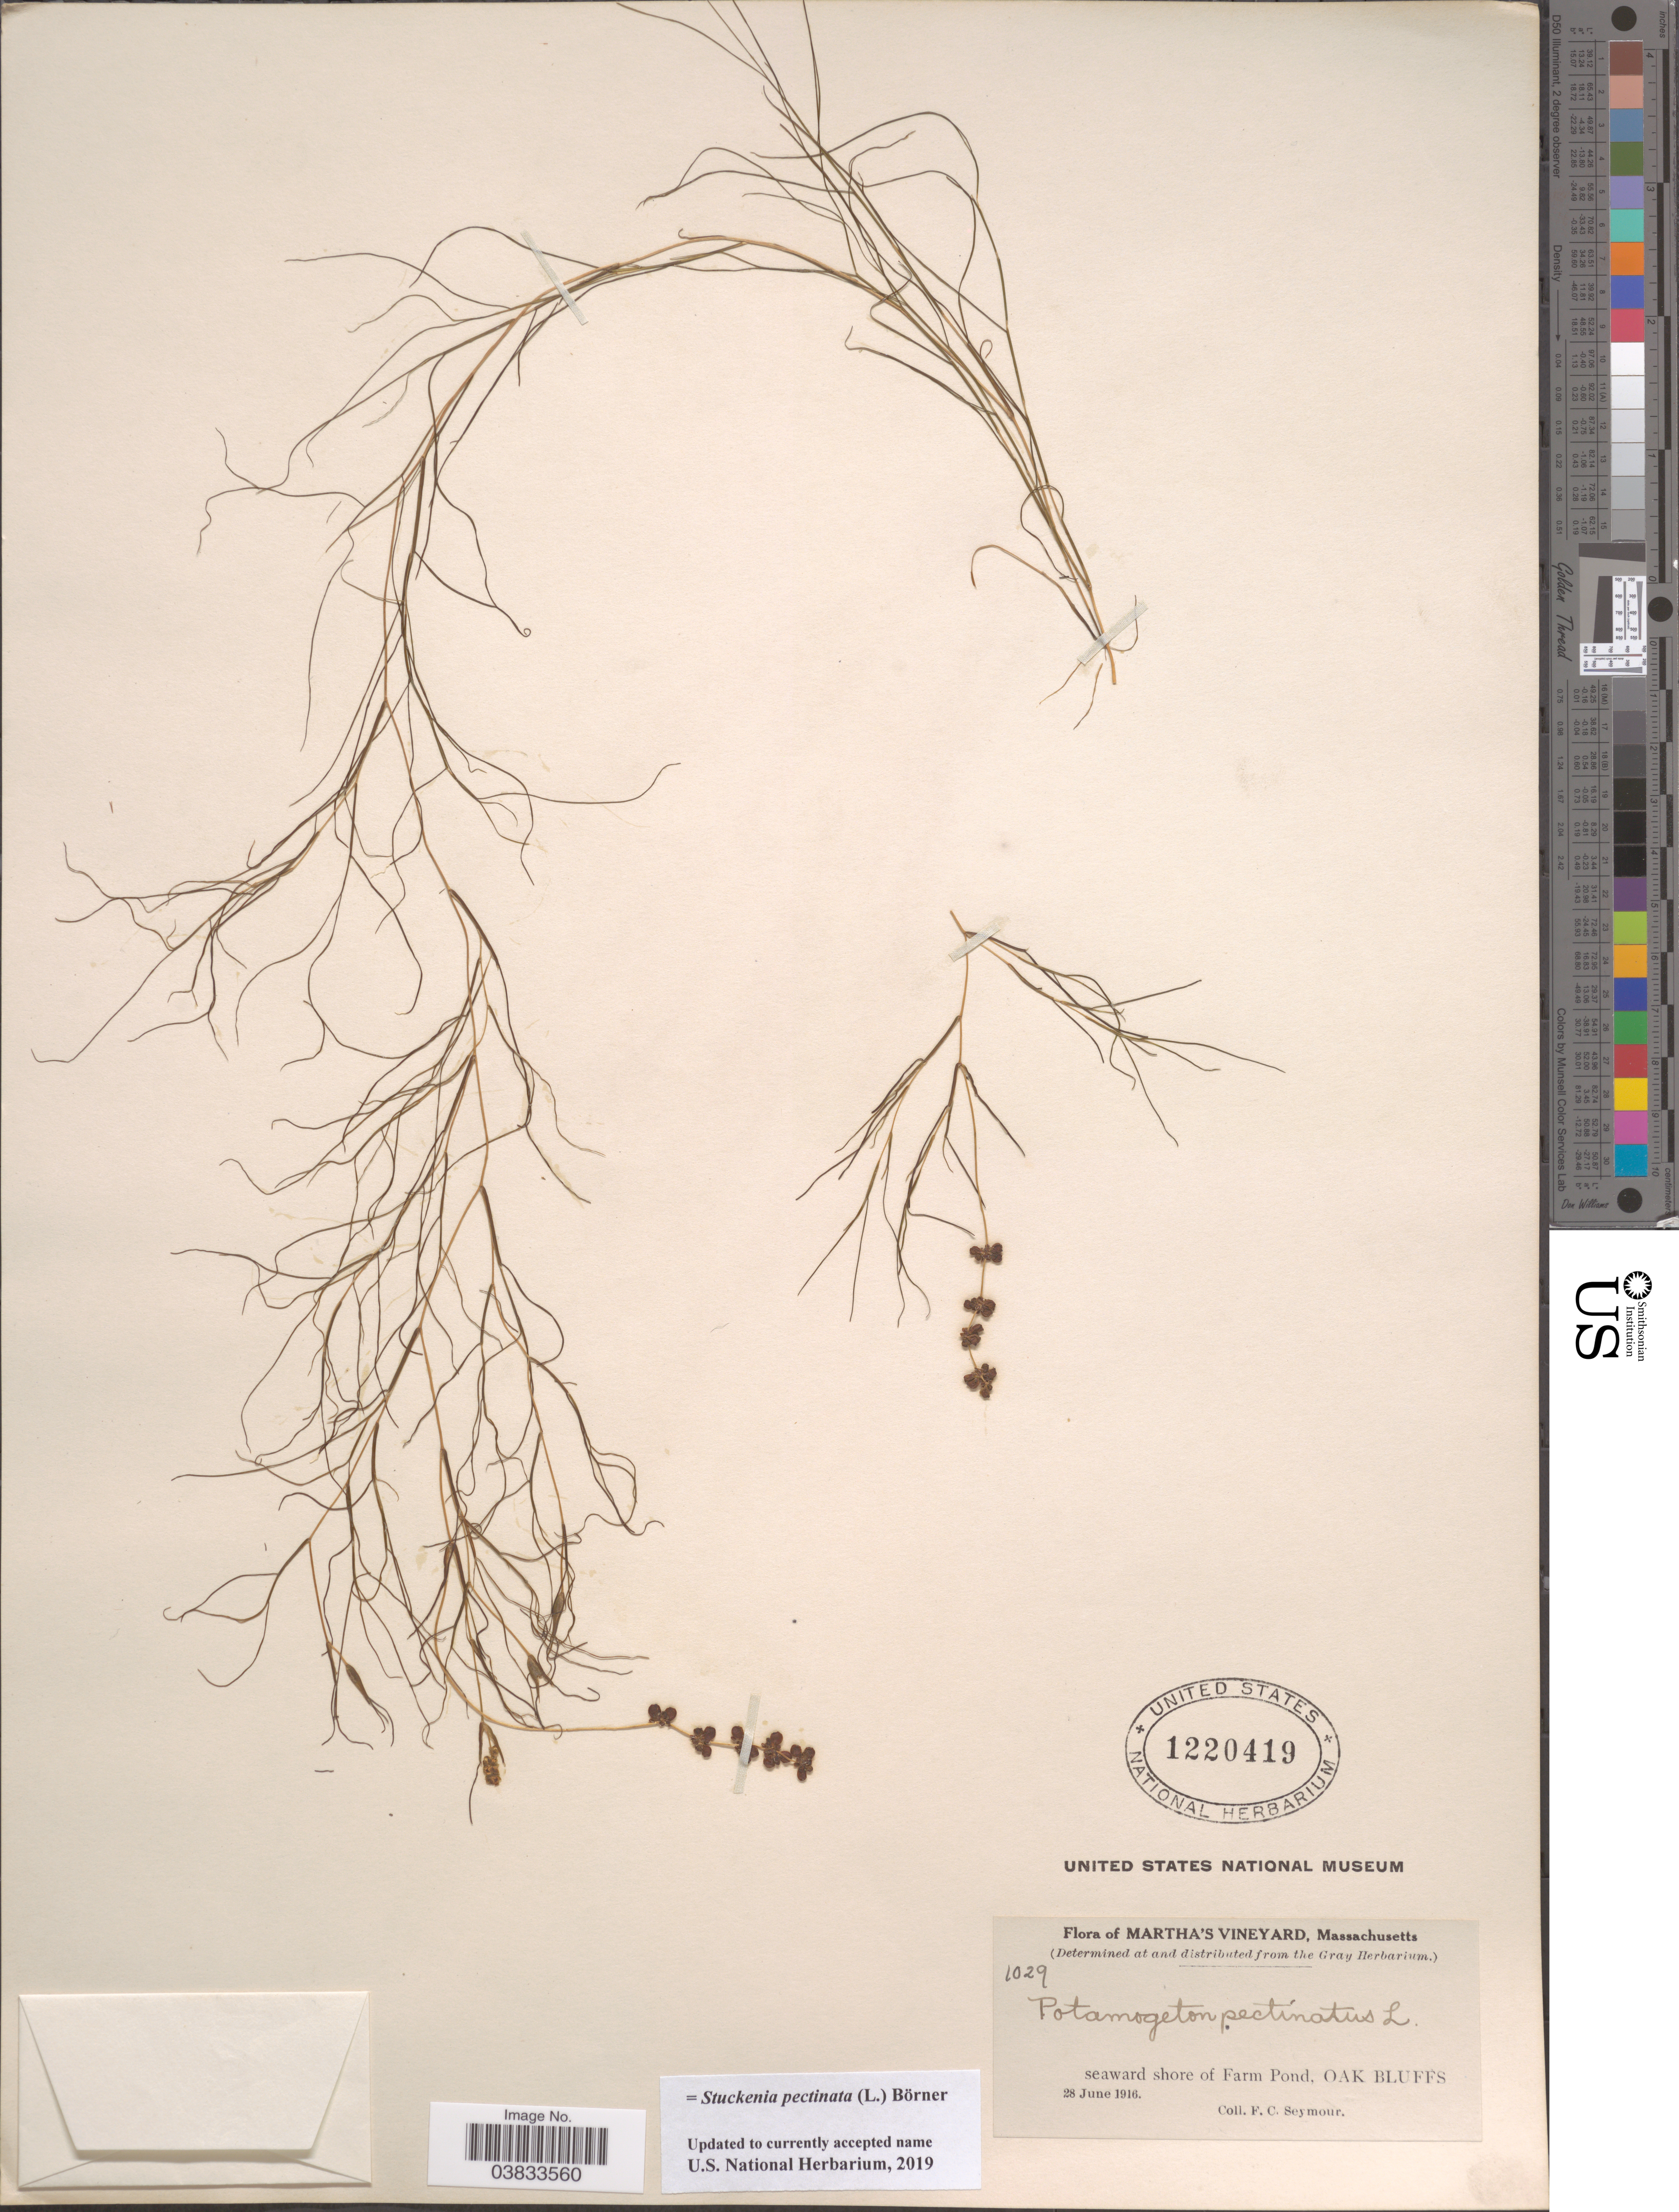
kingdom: Plantae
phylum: Tracheophyta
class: Liliopsida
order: Alismatales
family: Potamogetonaceae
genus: Stuckenia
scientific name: Stuckenia pectinata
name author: (L.) Börner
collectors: F. C. Seymour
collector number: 1029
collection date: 1916-06-28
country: United States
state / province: Massachusetts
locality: Martha's Vineyard. Seaward shore of Farm Pond, Oak Bluffs.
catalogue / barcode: US 1220419